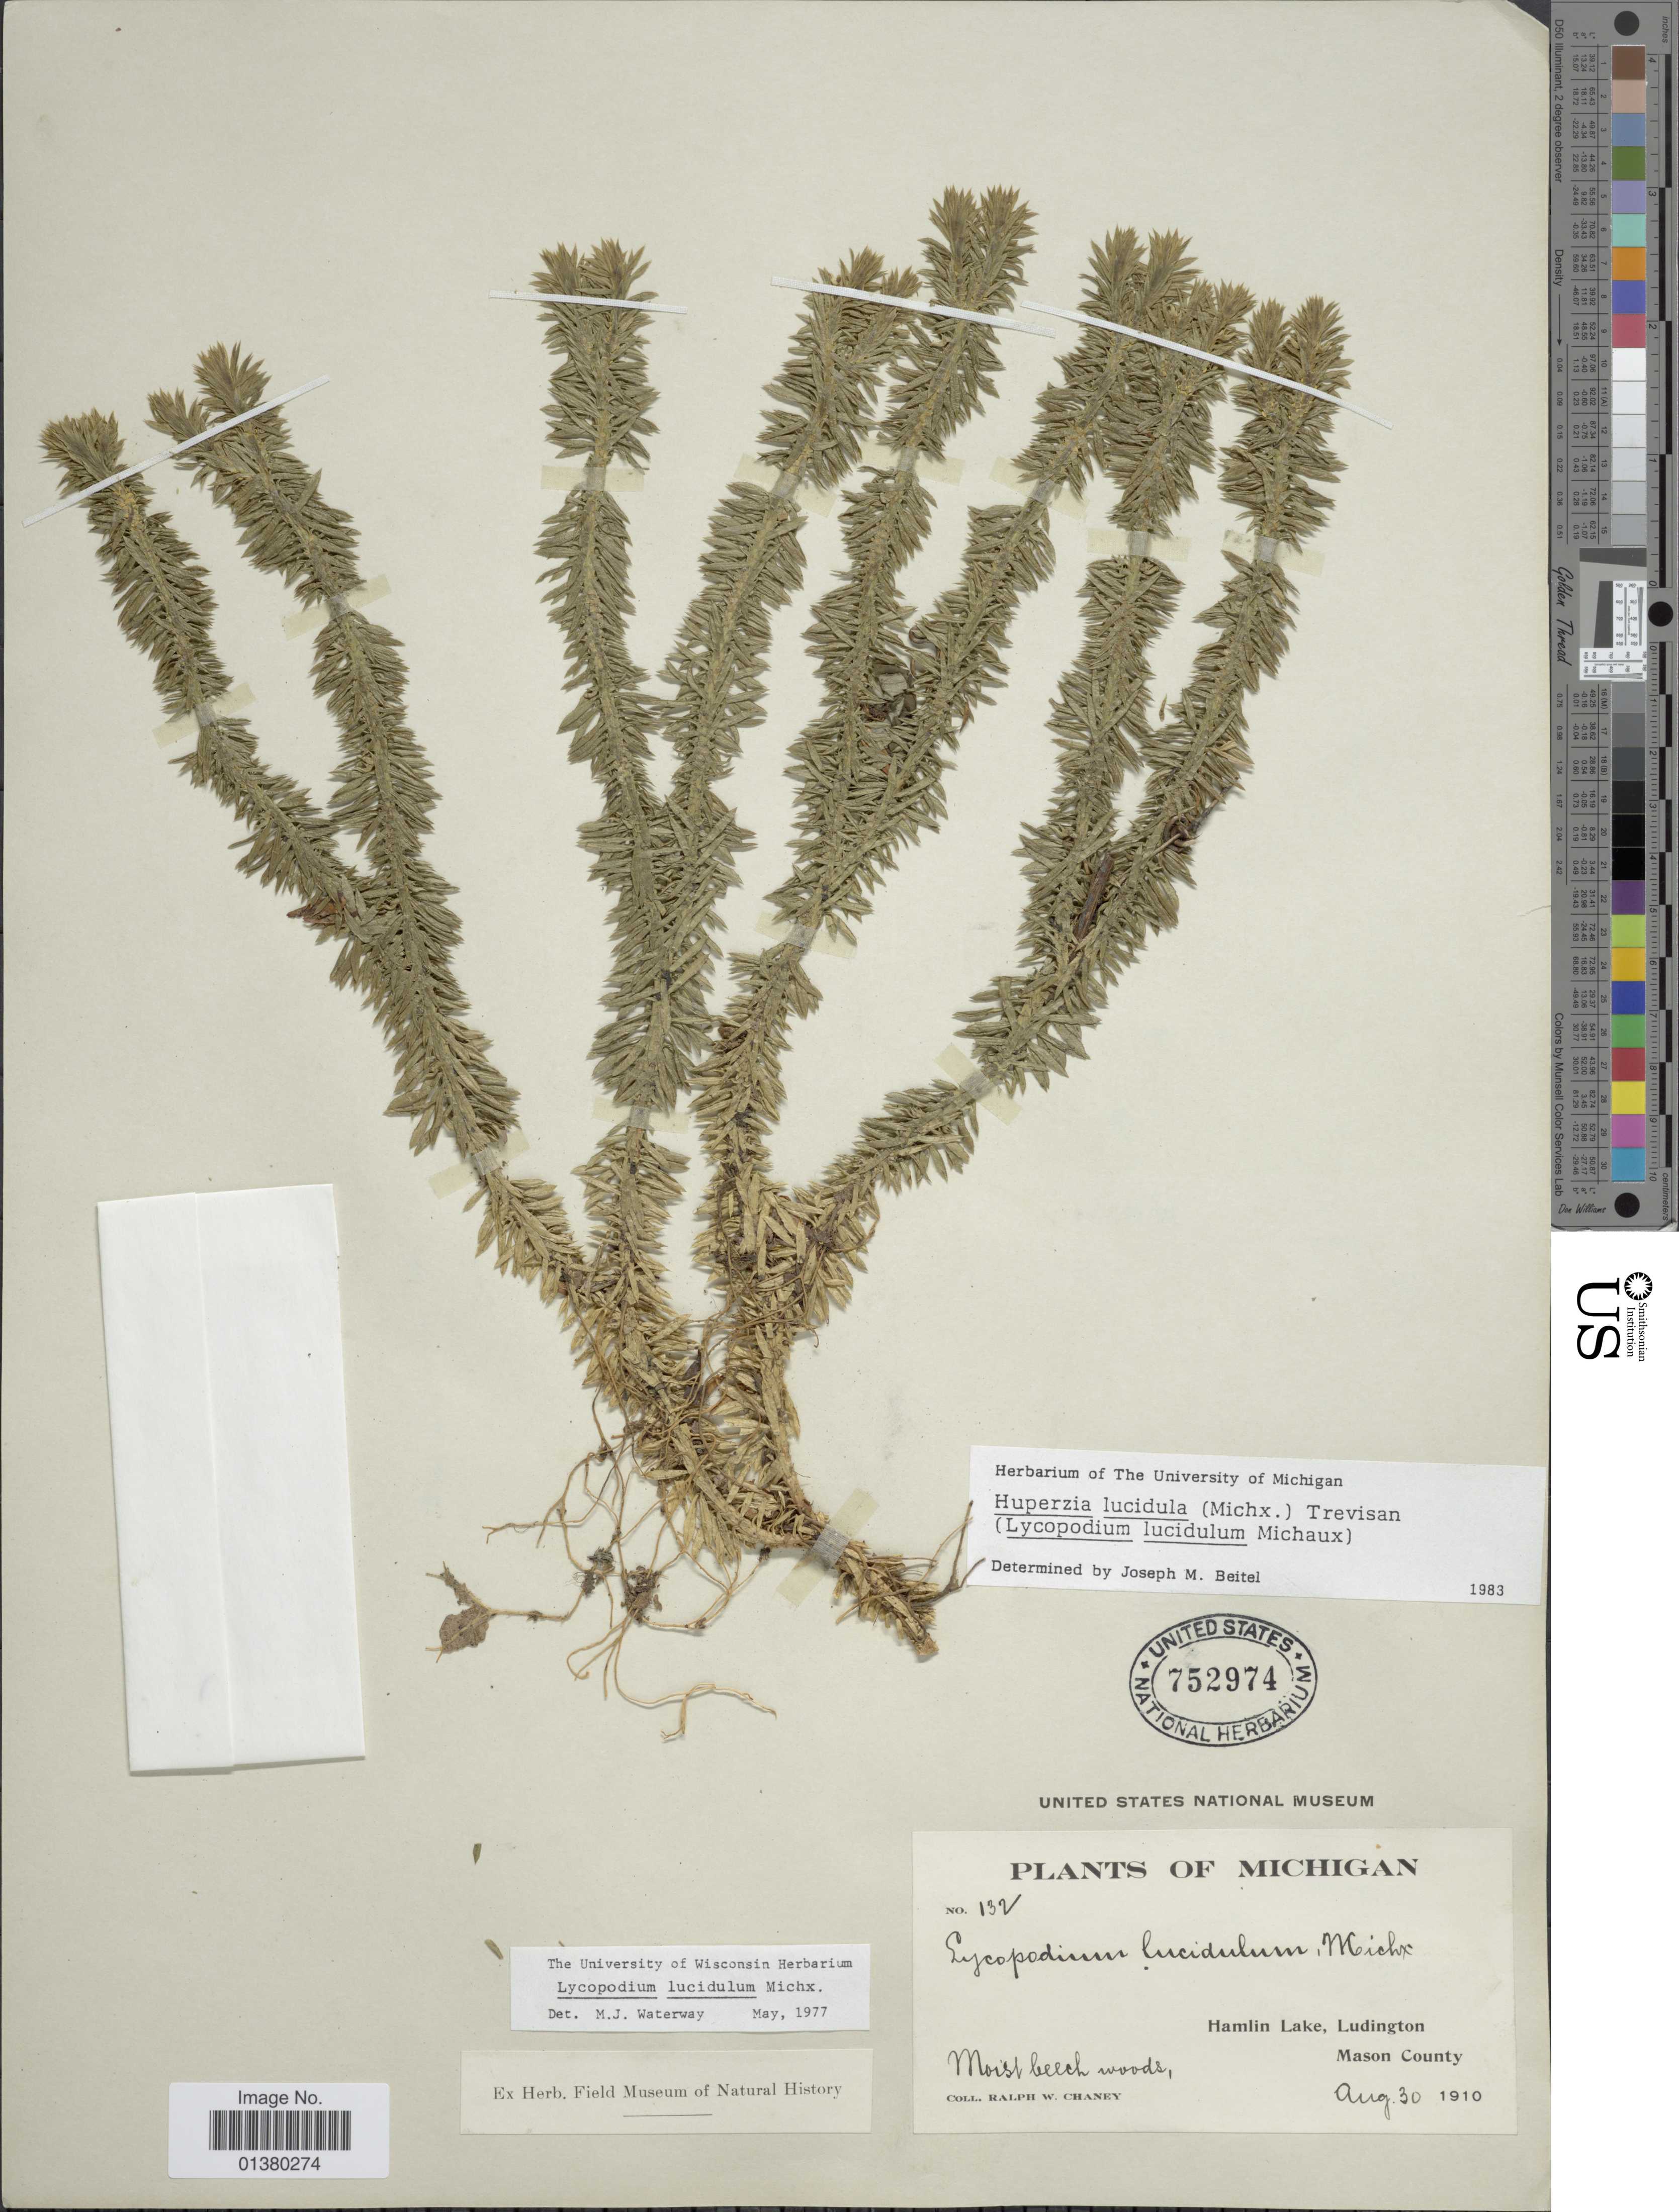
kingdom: Plantae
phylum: Tracheophyta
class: Lycopodiopsida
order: Lycopodiales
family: Lycopodiaceae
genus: Huperzia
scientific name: Huperzia lucidula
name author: (Michx.) Trevis.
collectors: R. Chaney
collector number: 132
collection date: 1910-08-30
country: United States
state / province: Michigan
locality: Hamlin Lake, Ludington Mason County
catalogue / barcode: US 752974